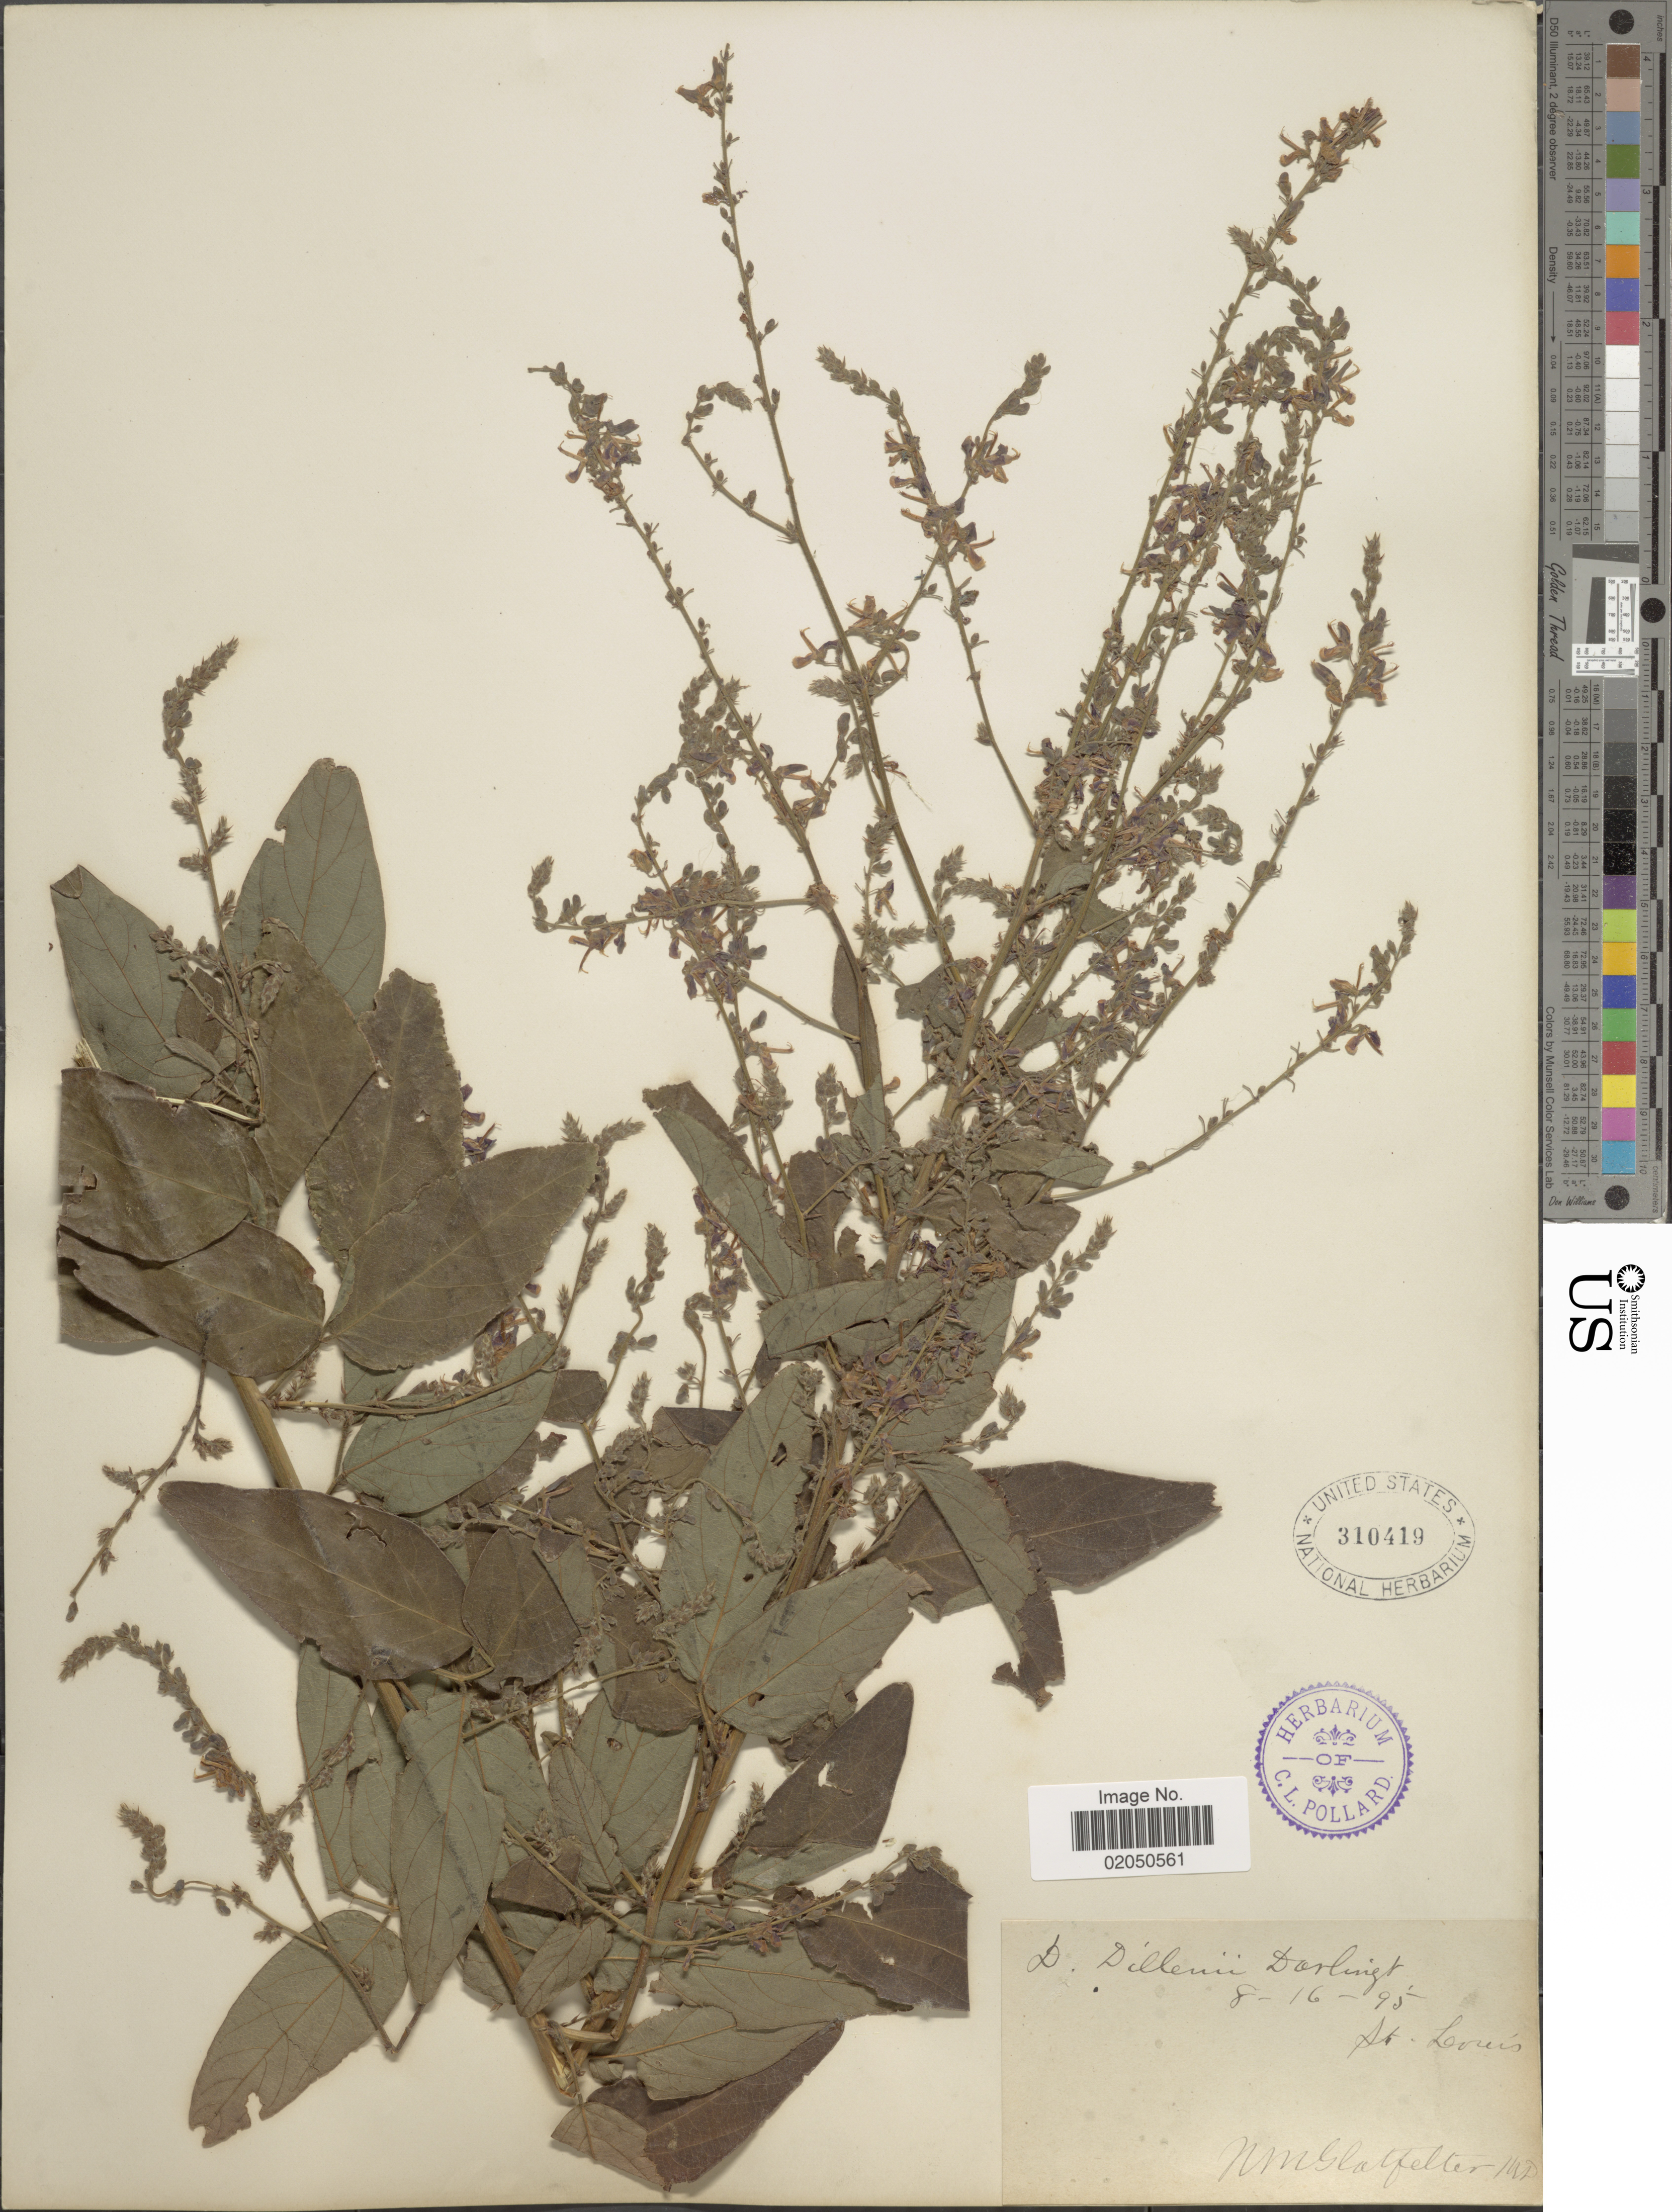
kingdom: Plantae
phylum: Tracheophyta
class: Magnoliopsida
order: Fabales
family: Fabaceae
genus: Desmodium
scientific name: Desmodium glabellum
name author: (Michx.) DC.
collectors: N. M. Glatfelter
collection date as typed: Transcribed d/m/y: 16/8/95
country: United States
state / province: Missouri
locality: St. Louis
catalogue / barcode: US 310419